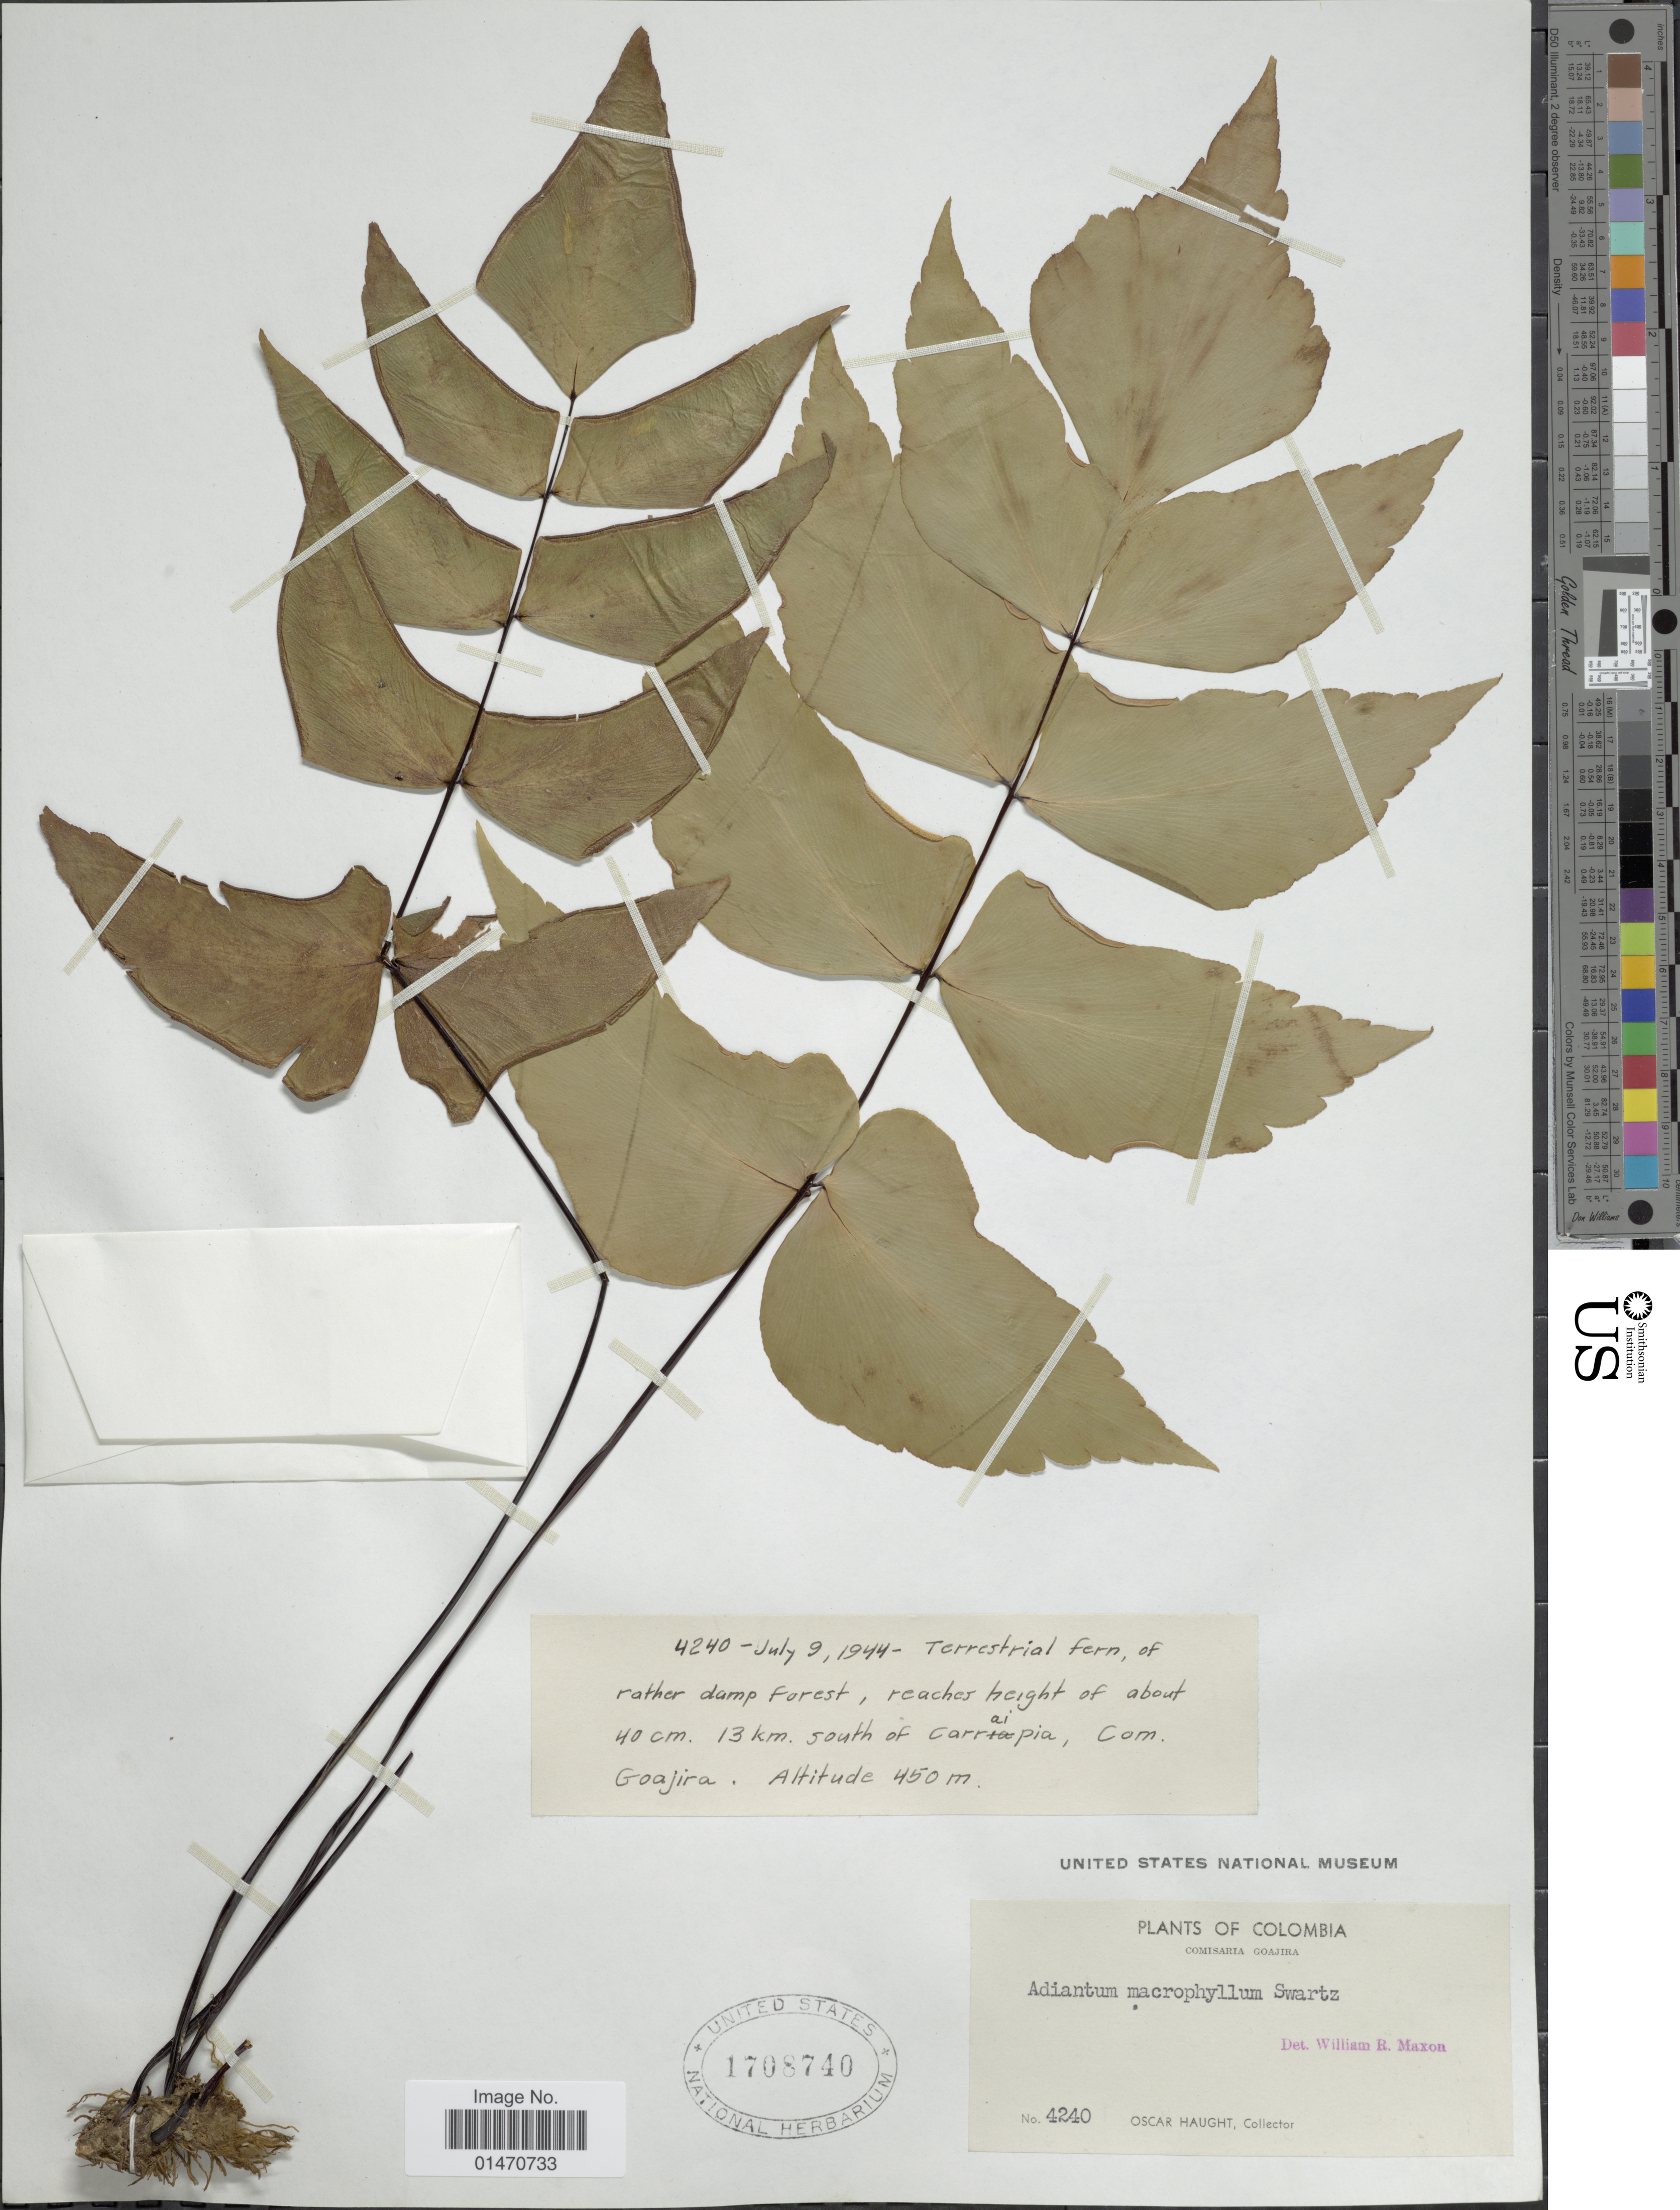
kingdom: Plantae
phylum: Tracheophyta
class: Polypodiopsida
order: Polypodiales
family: Pteridaceae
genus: Adiantum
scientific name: Adiantum macrophyllum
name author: Sw.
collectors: O. L. Haught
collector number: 4240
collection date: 1944-07-02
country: Colombia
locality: Terrestrial fern, of rather damp forest, 13km south of Carraipia, Com. Goajira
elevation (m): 450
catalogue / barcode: US 1708740